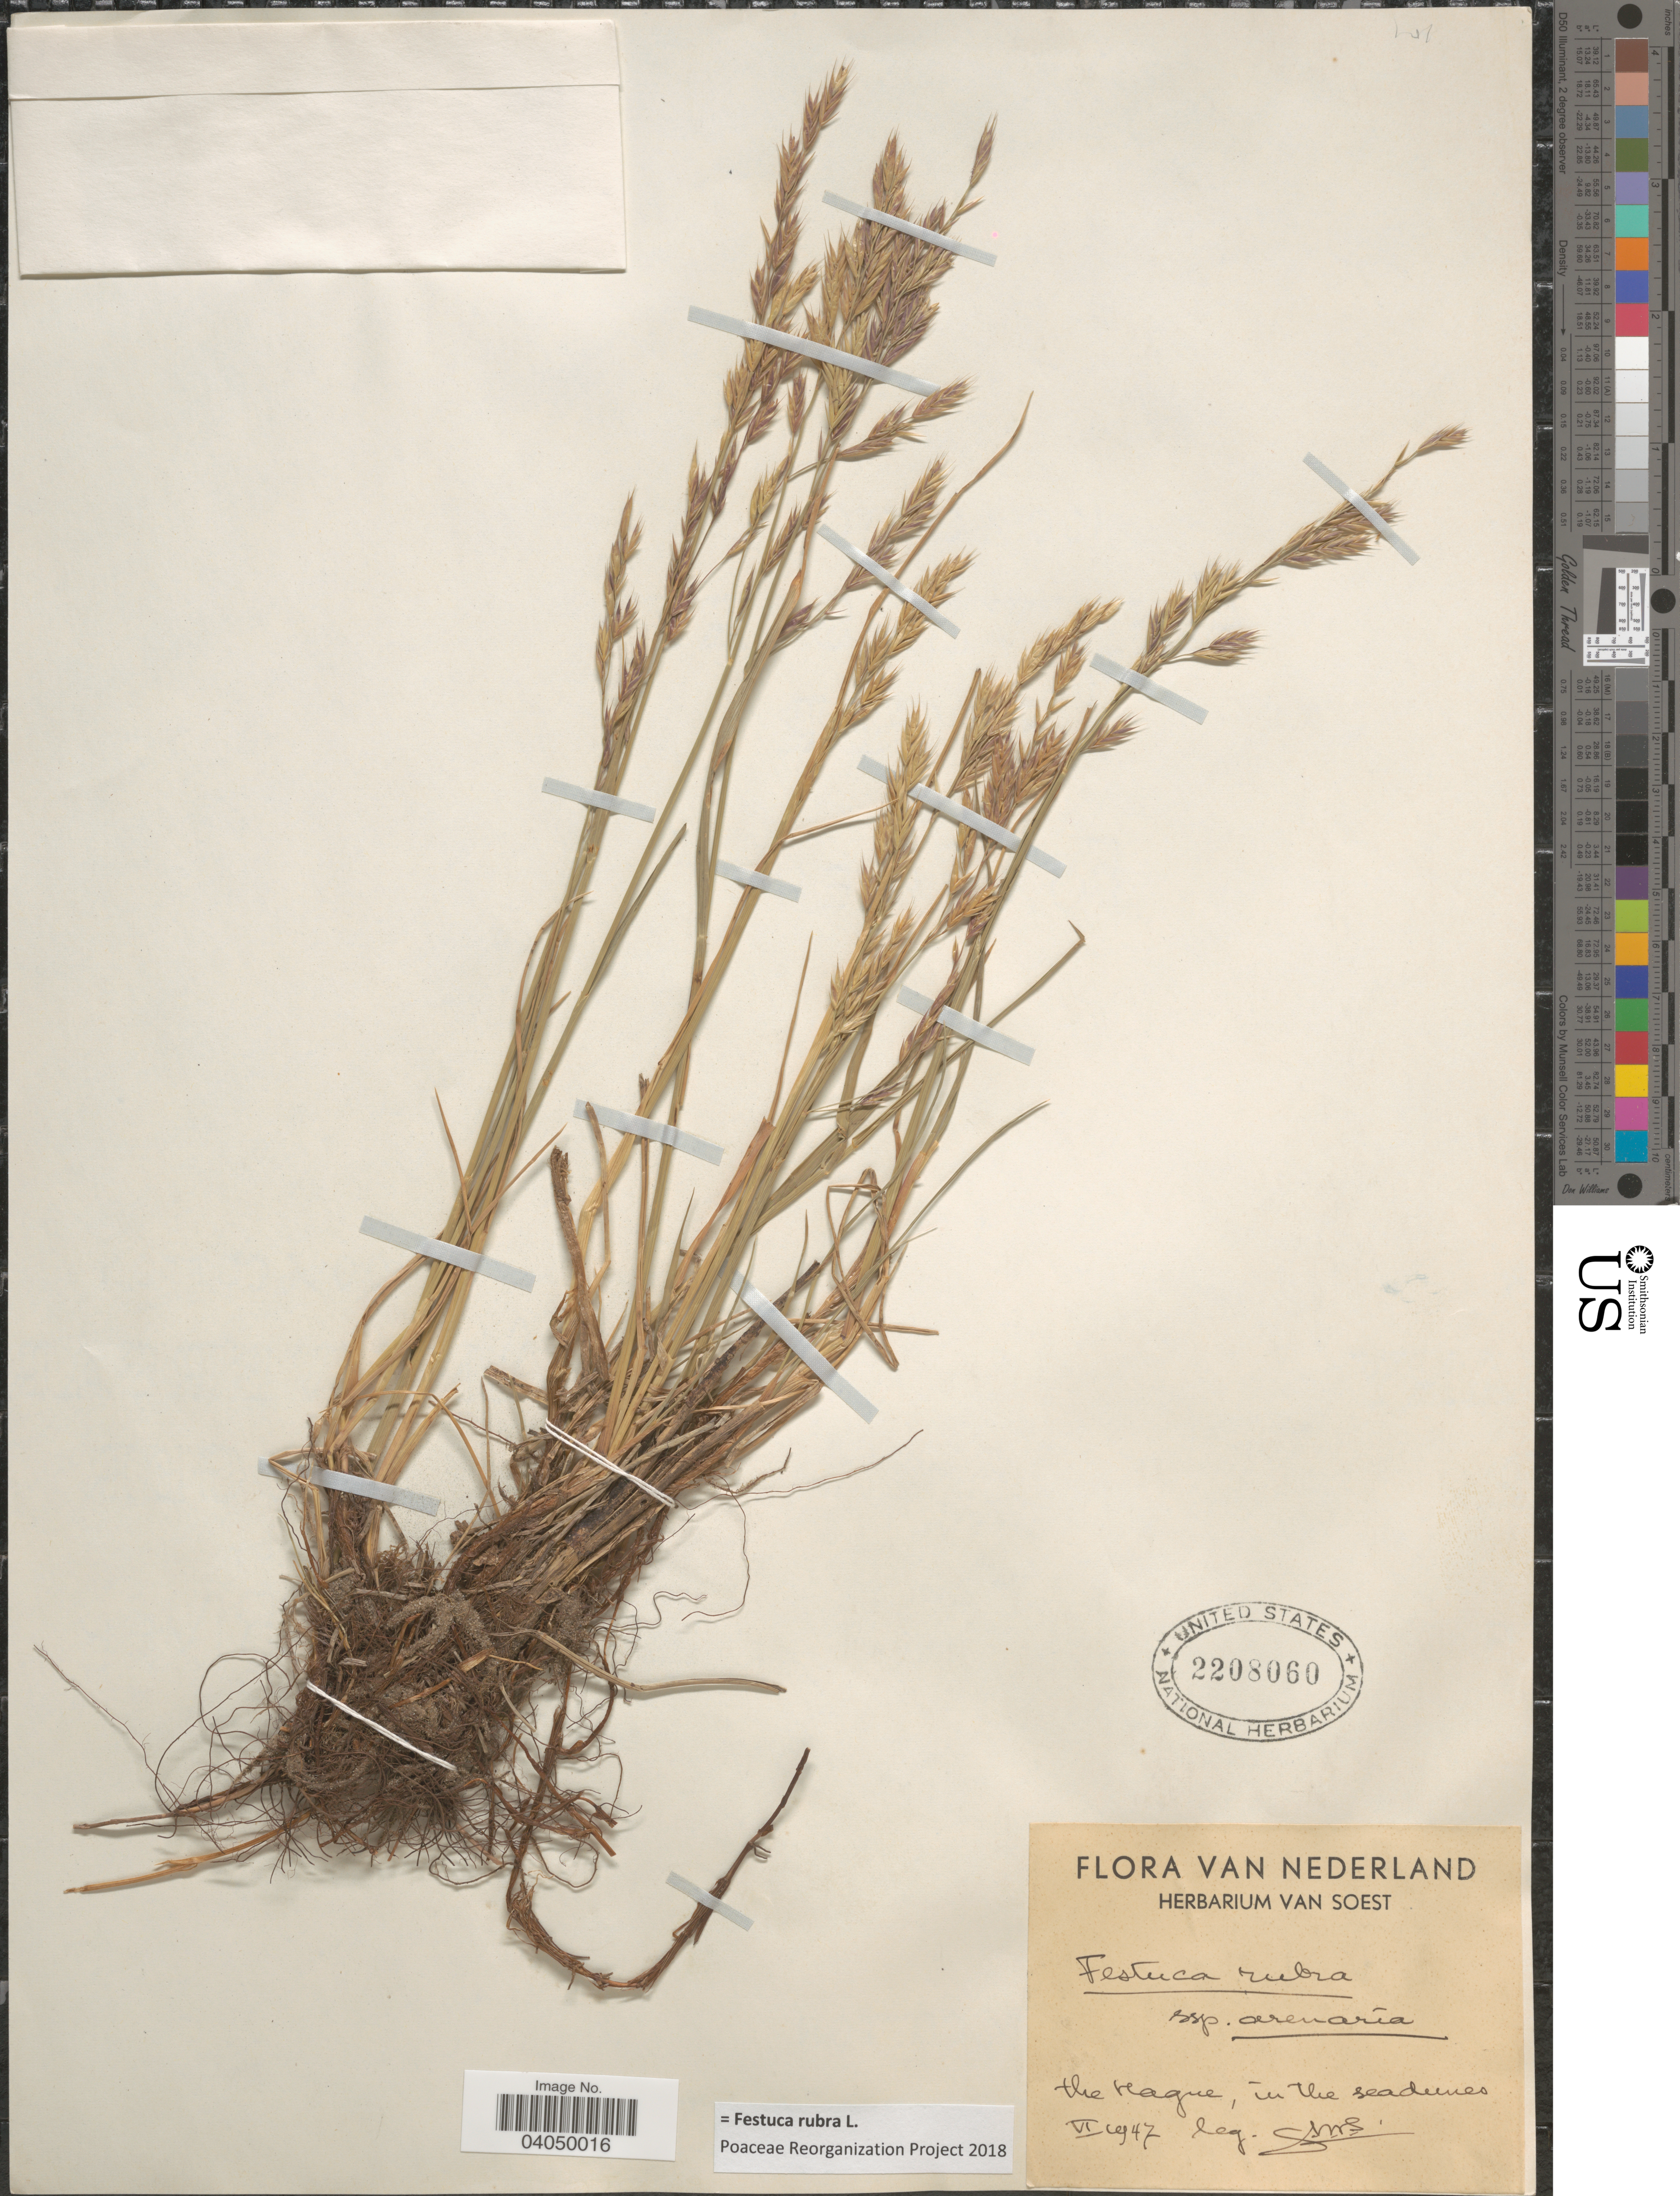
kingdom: Plantae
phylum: Tracheophyta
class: Liliopsida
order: Poales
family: Poaceae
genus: Festuca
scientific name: Festuca rubra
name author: L.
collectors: J. Soest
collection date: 1947-06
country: Netherlands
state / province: Zuid Holland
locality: Nederland. The Hague, in the seadunes.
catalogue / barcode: US 2208060